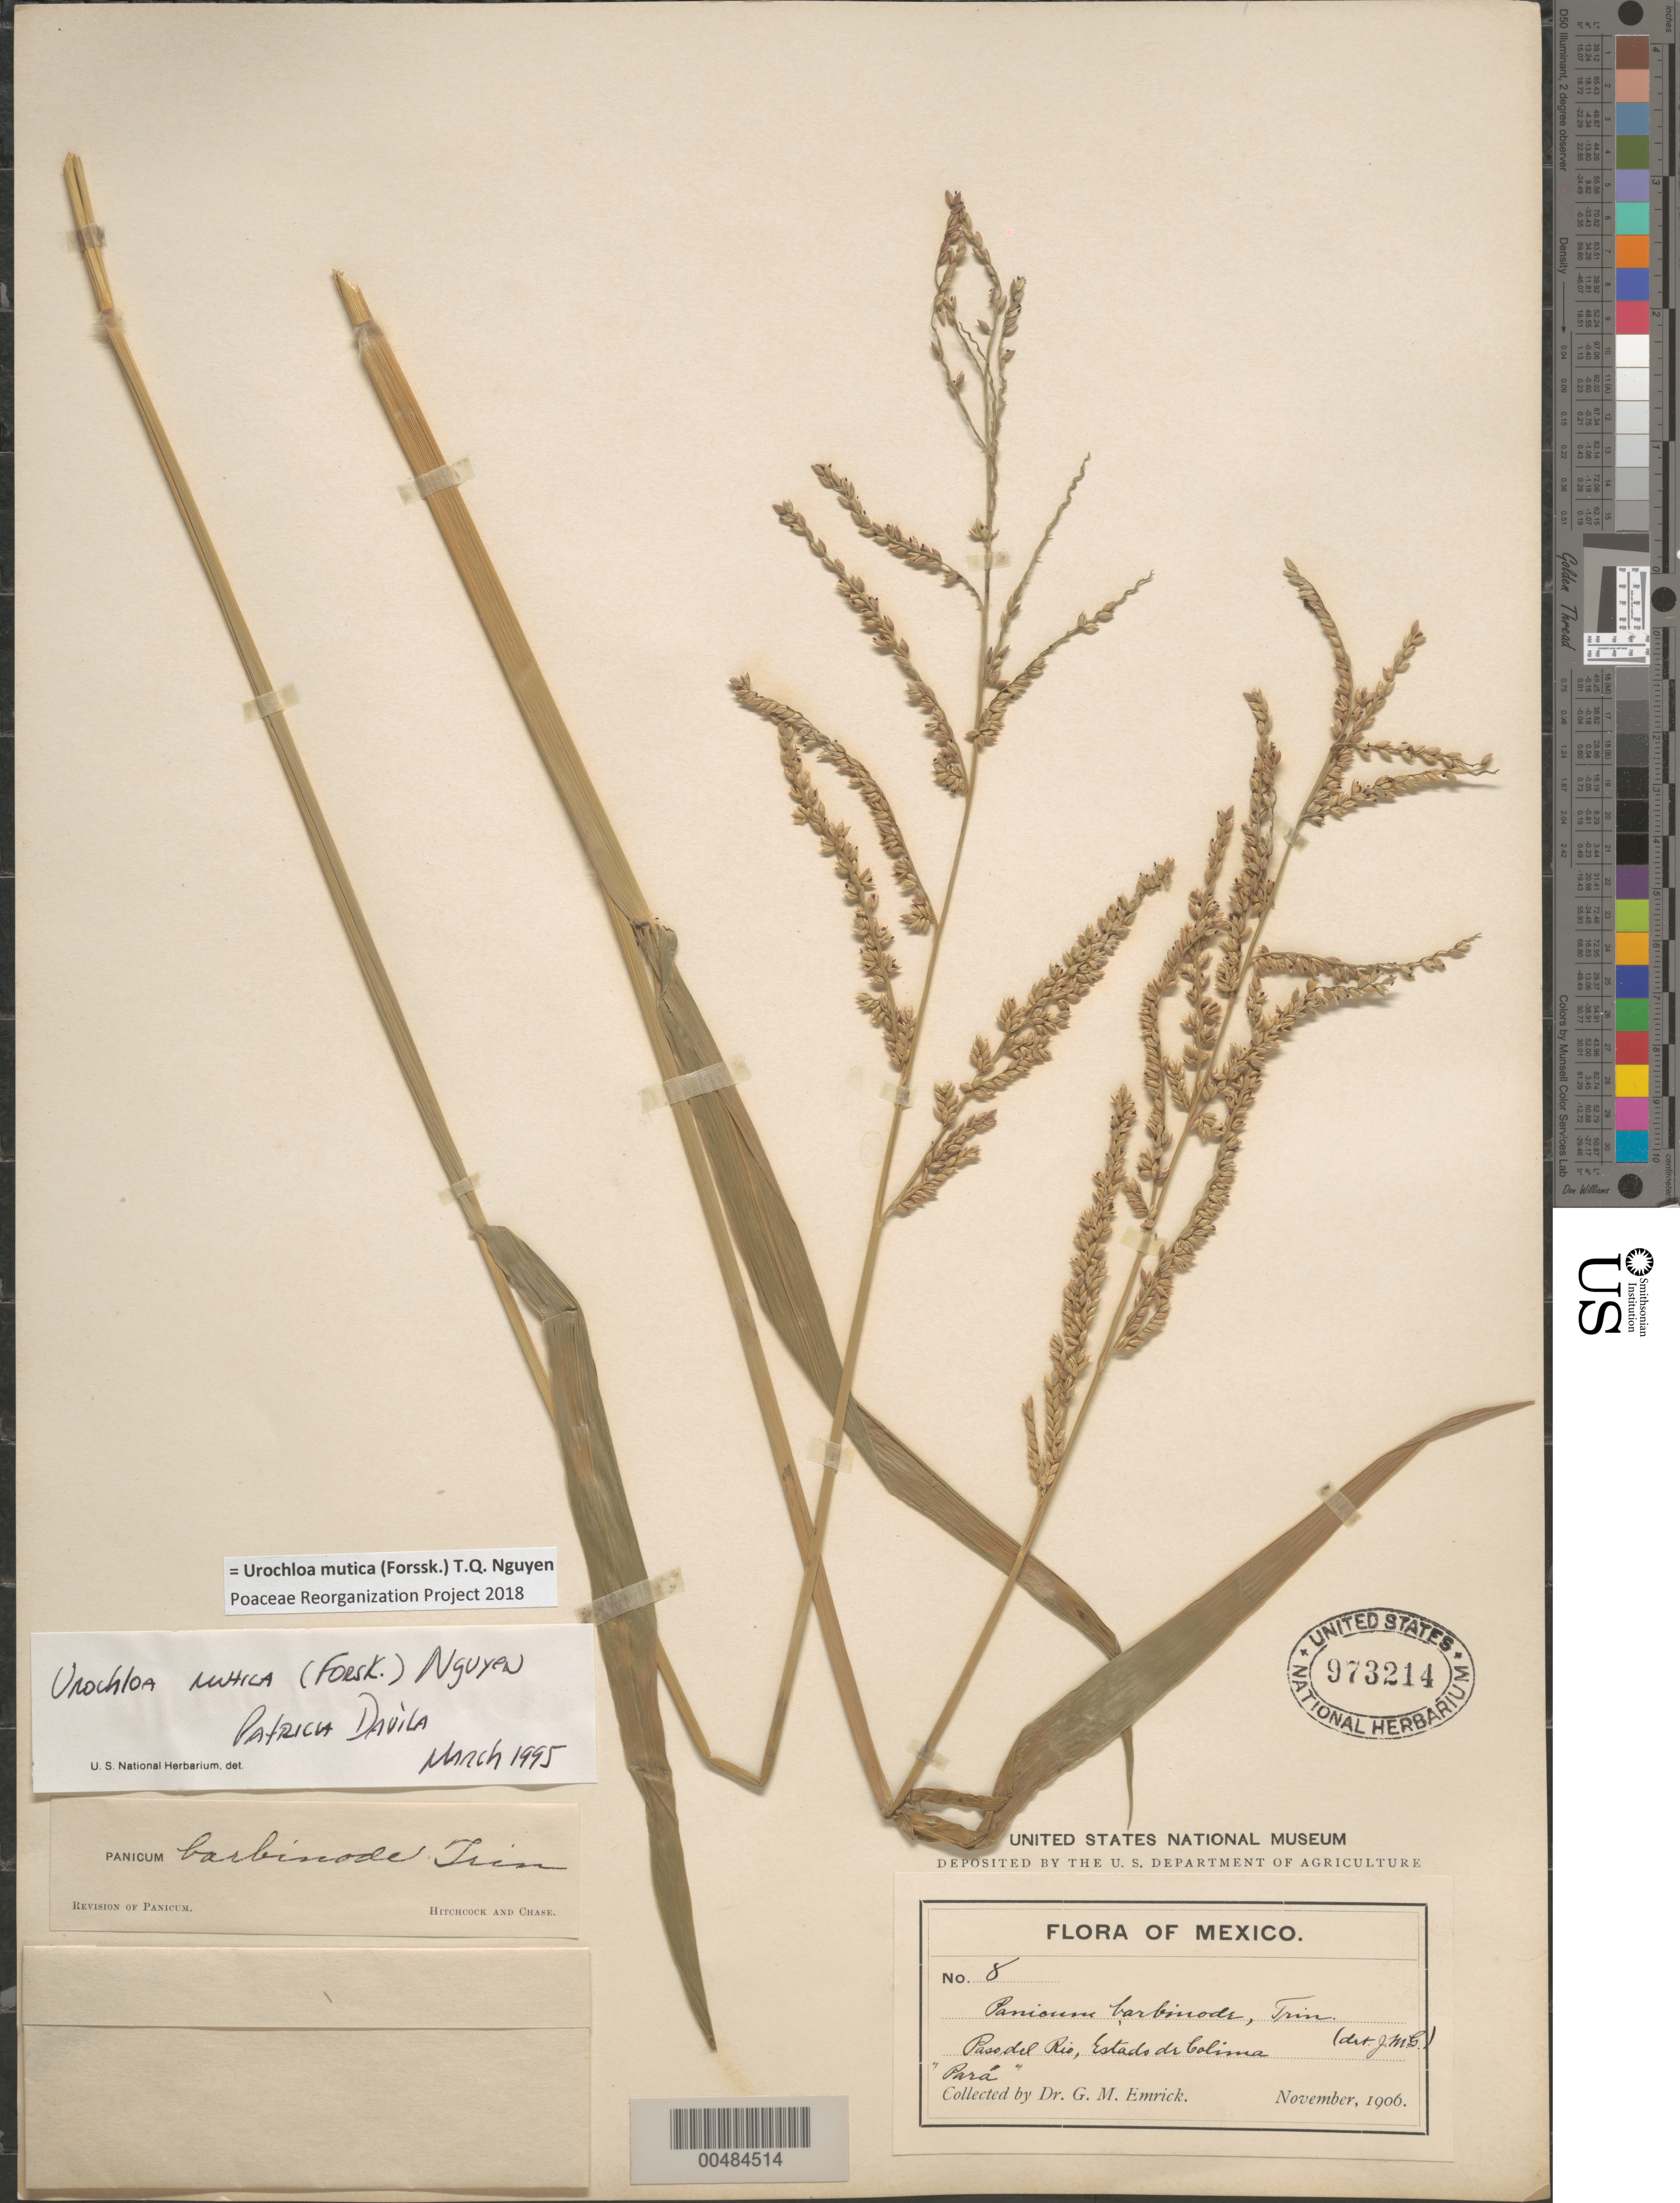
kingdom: Plantae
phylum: Tracheophyta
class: Liliopsida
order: Poales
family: Poaceae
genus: Urochloa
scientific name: Urochloa mutica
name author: (Forssk.) T.Q. Nguyen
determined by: Dávila, P. D.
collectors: G. Emrick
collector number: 8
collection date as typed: Nov 1906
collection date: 1906-11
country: Mexico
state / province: Colima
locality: Pass del Rio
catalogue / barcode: US 973214